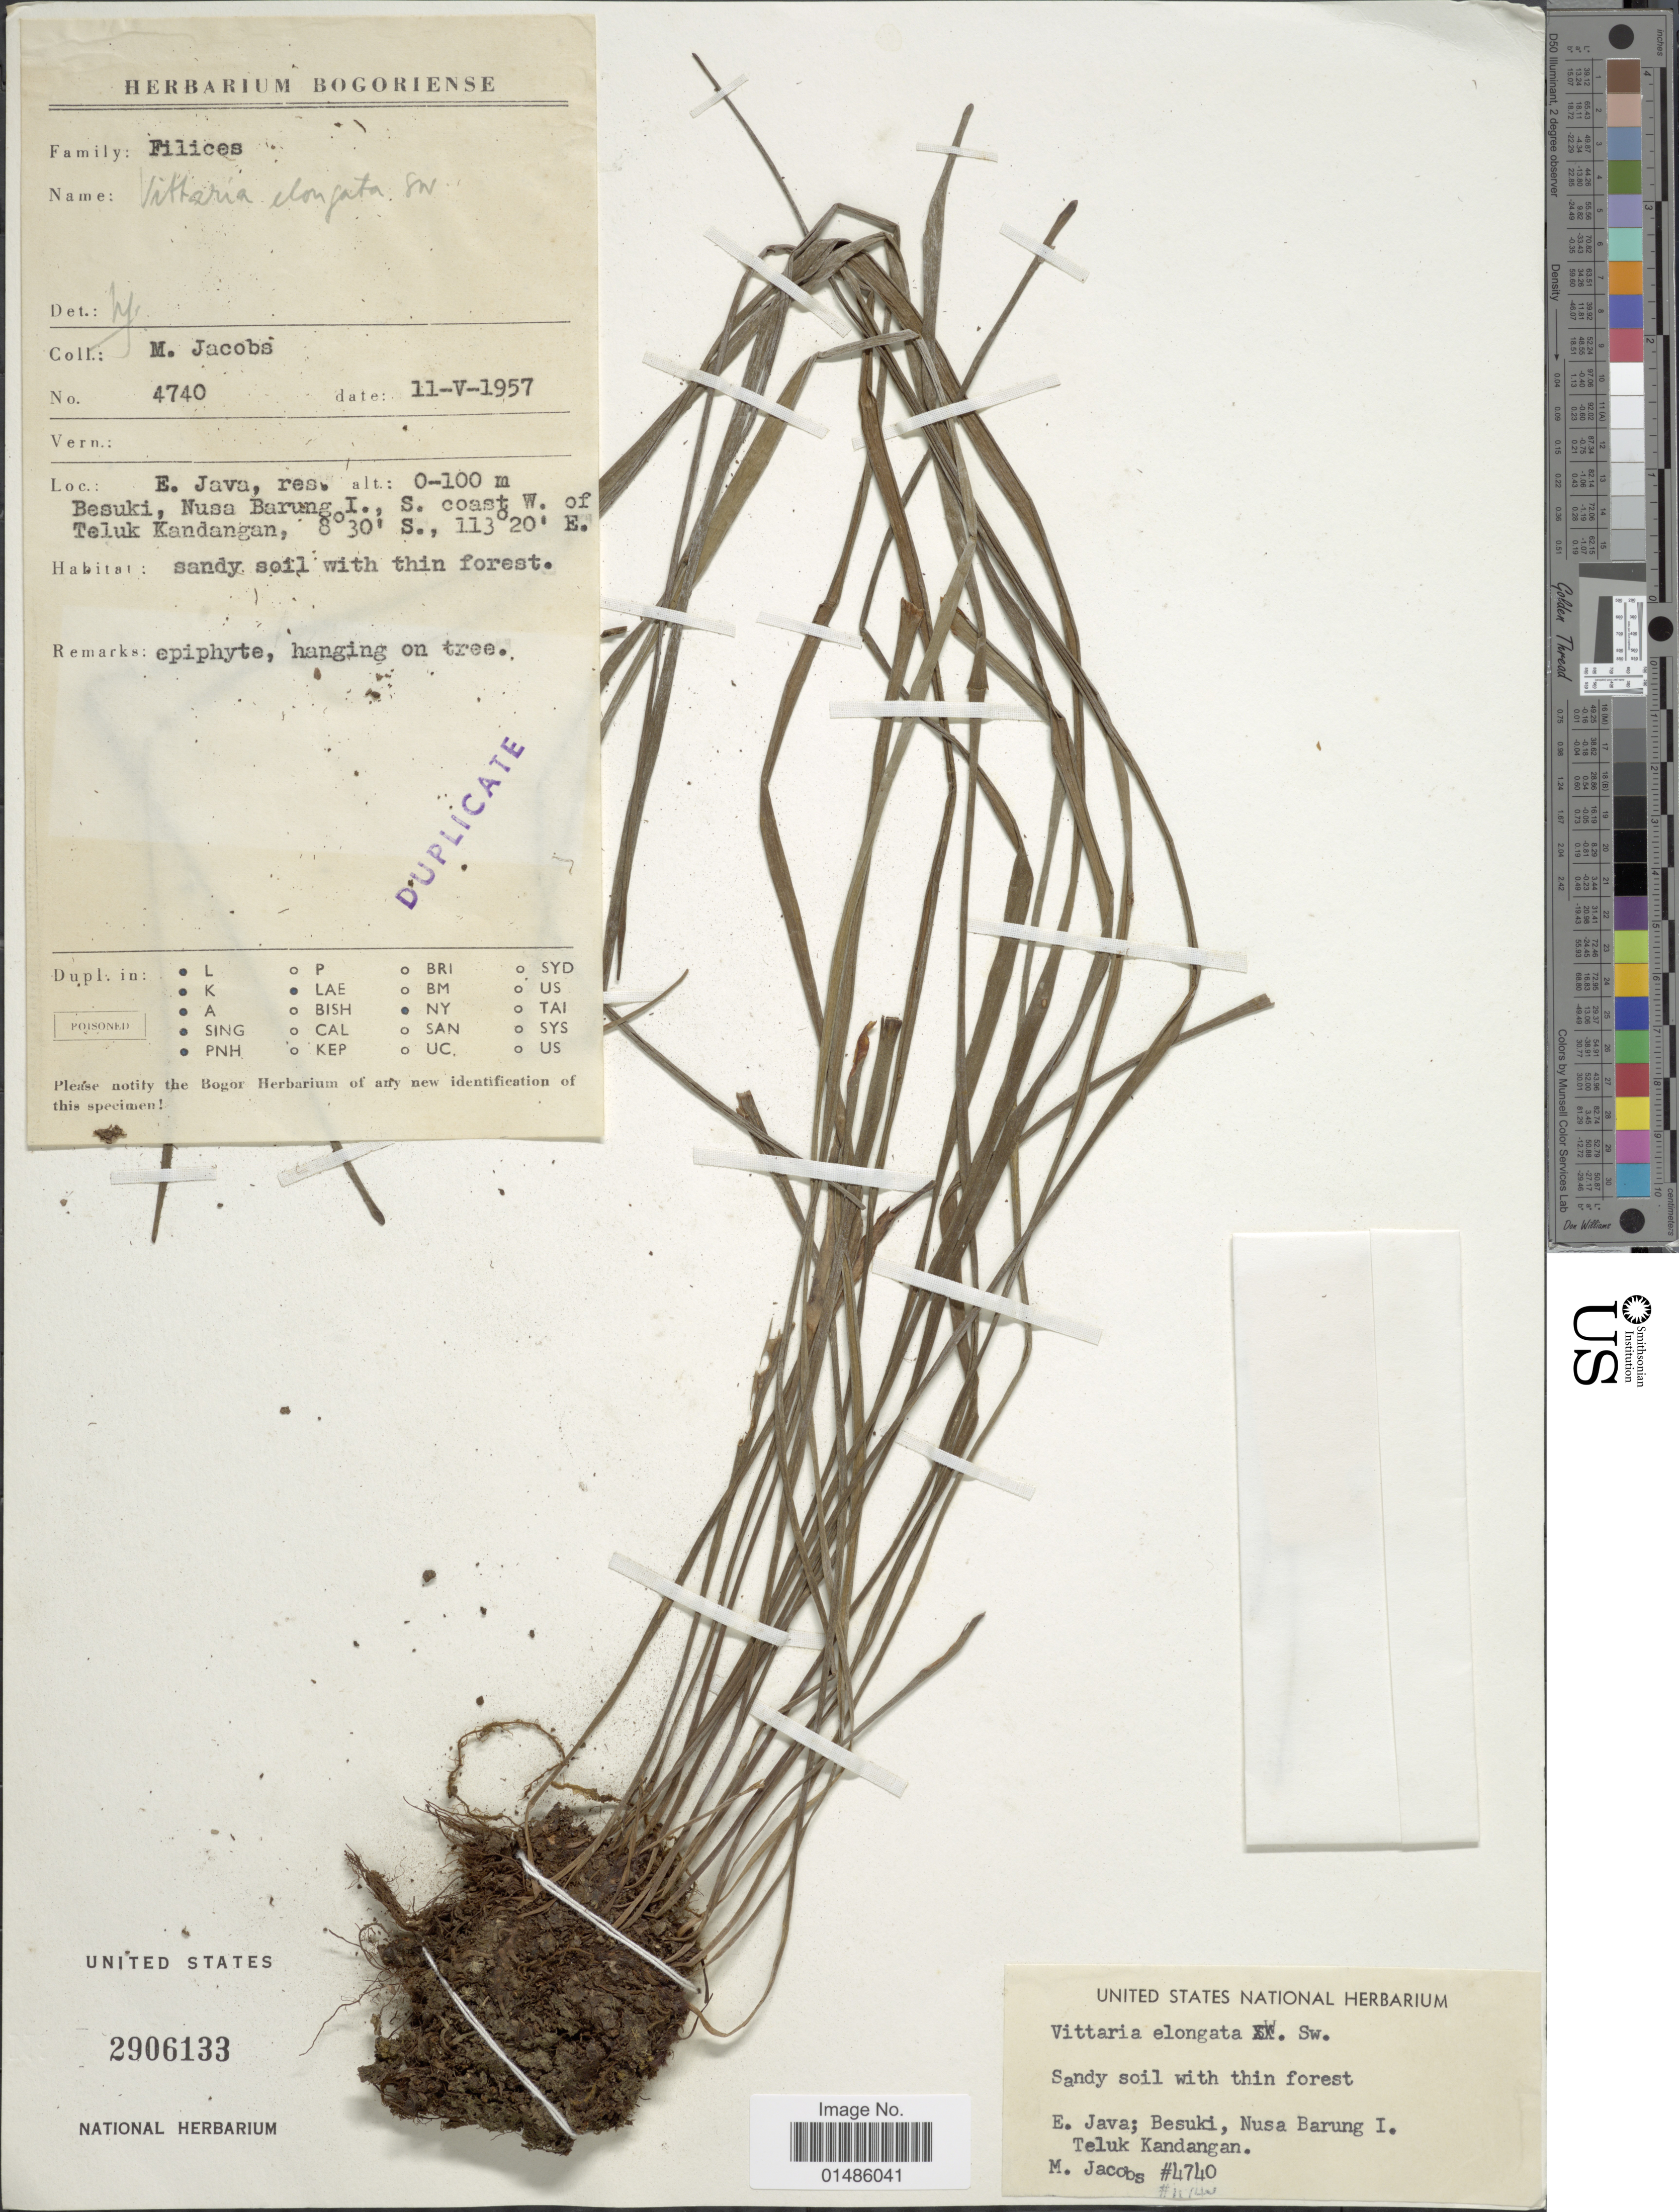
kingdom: Plantae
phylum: Tracheophyta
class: Polypodiopsida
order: Polypodiales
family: Pteridaceae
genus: Haplopteris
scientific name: Haplopteris elongata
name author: (Sw.) Crane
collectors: M. Jacobs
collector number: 4740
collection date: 1957-05-11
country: Indonesia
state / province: Java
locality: E. Java, res. Besuki, Nusa Barung I., S. coast W. of Teluk Kandangan.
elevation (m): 0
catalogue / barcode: US 2906133